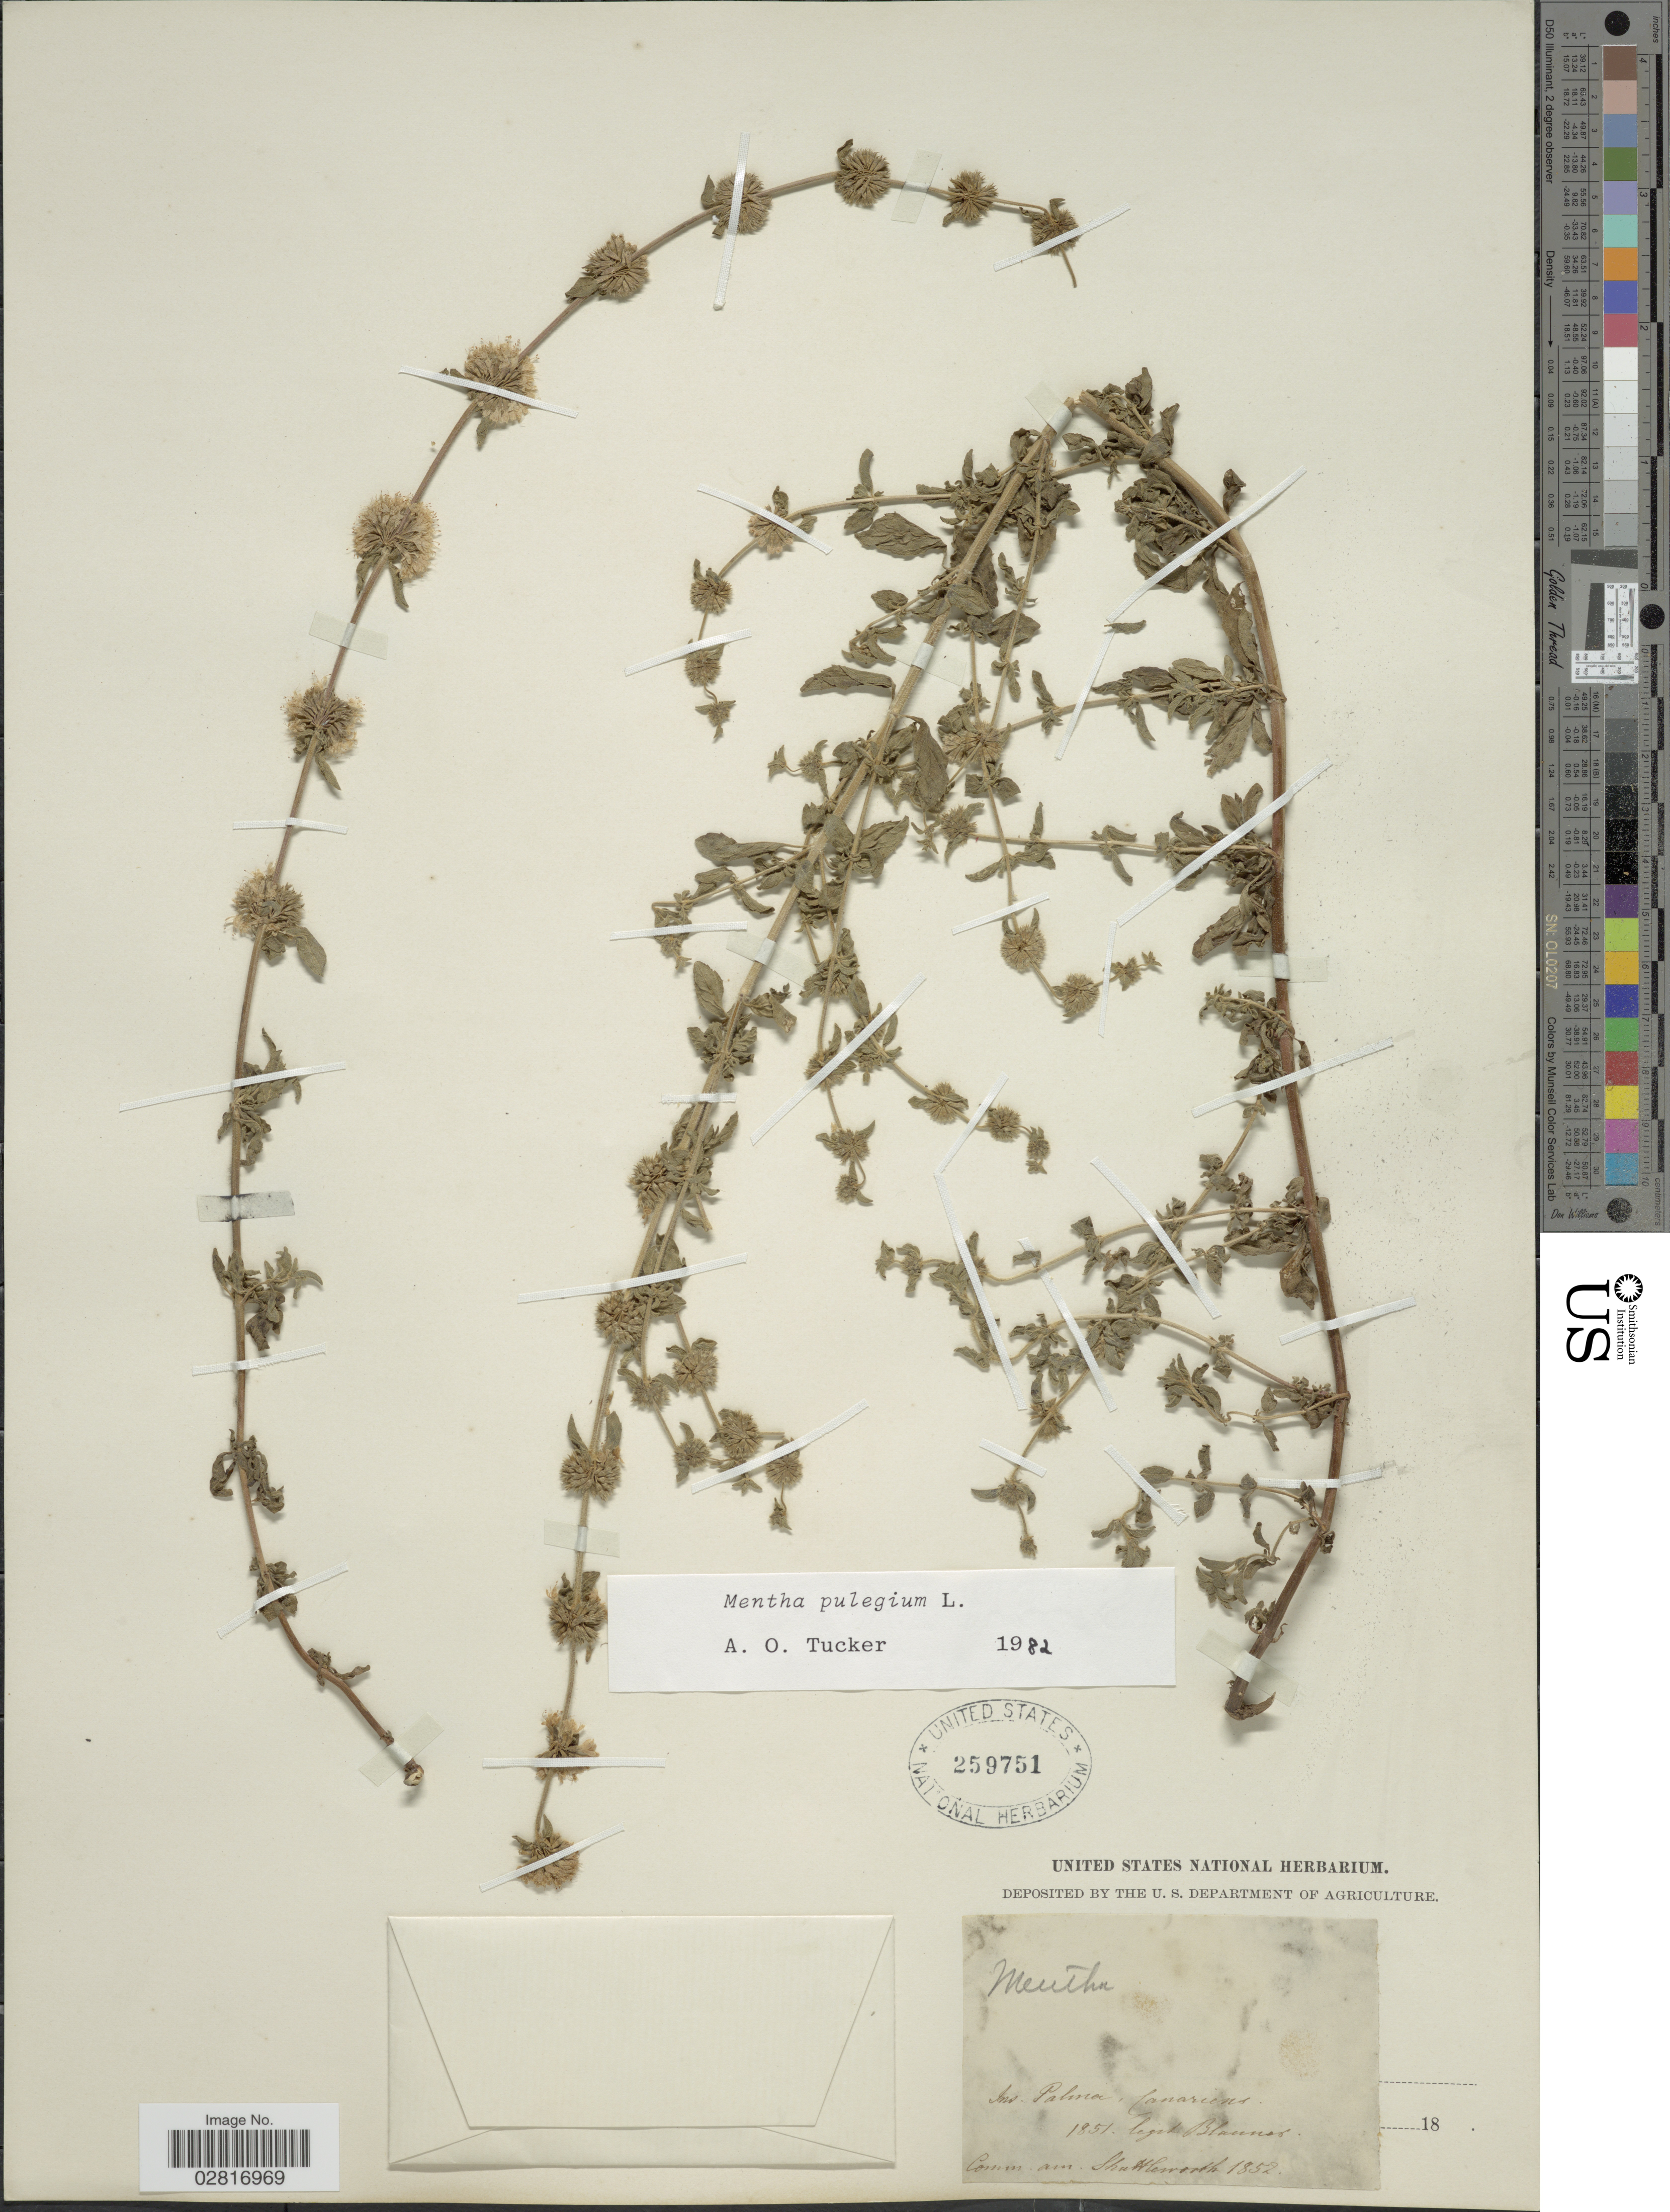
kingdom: Plantae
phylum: Tracheophyta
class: Magnoliopsida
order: Lamiales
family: Lamiaceae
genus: Mentha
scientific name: Mentha pulegium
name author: L.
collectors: Blauner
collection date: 1851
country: Spain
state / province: Canarias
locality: Ins. Palma, Canariens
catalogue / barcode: US 259751